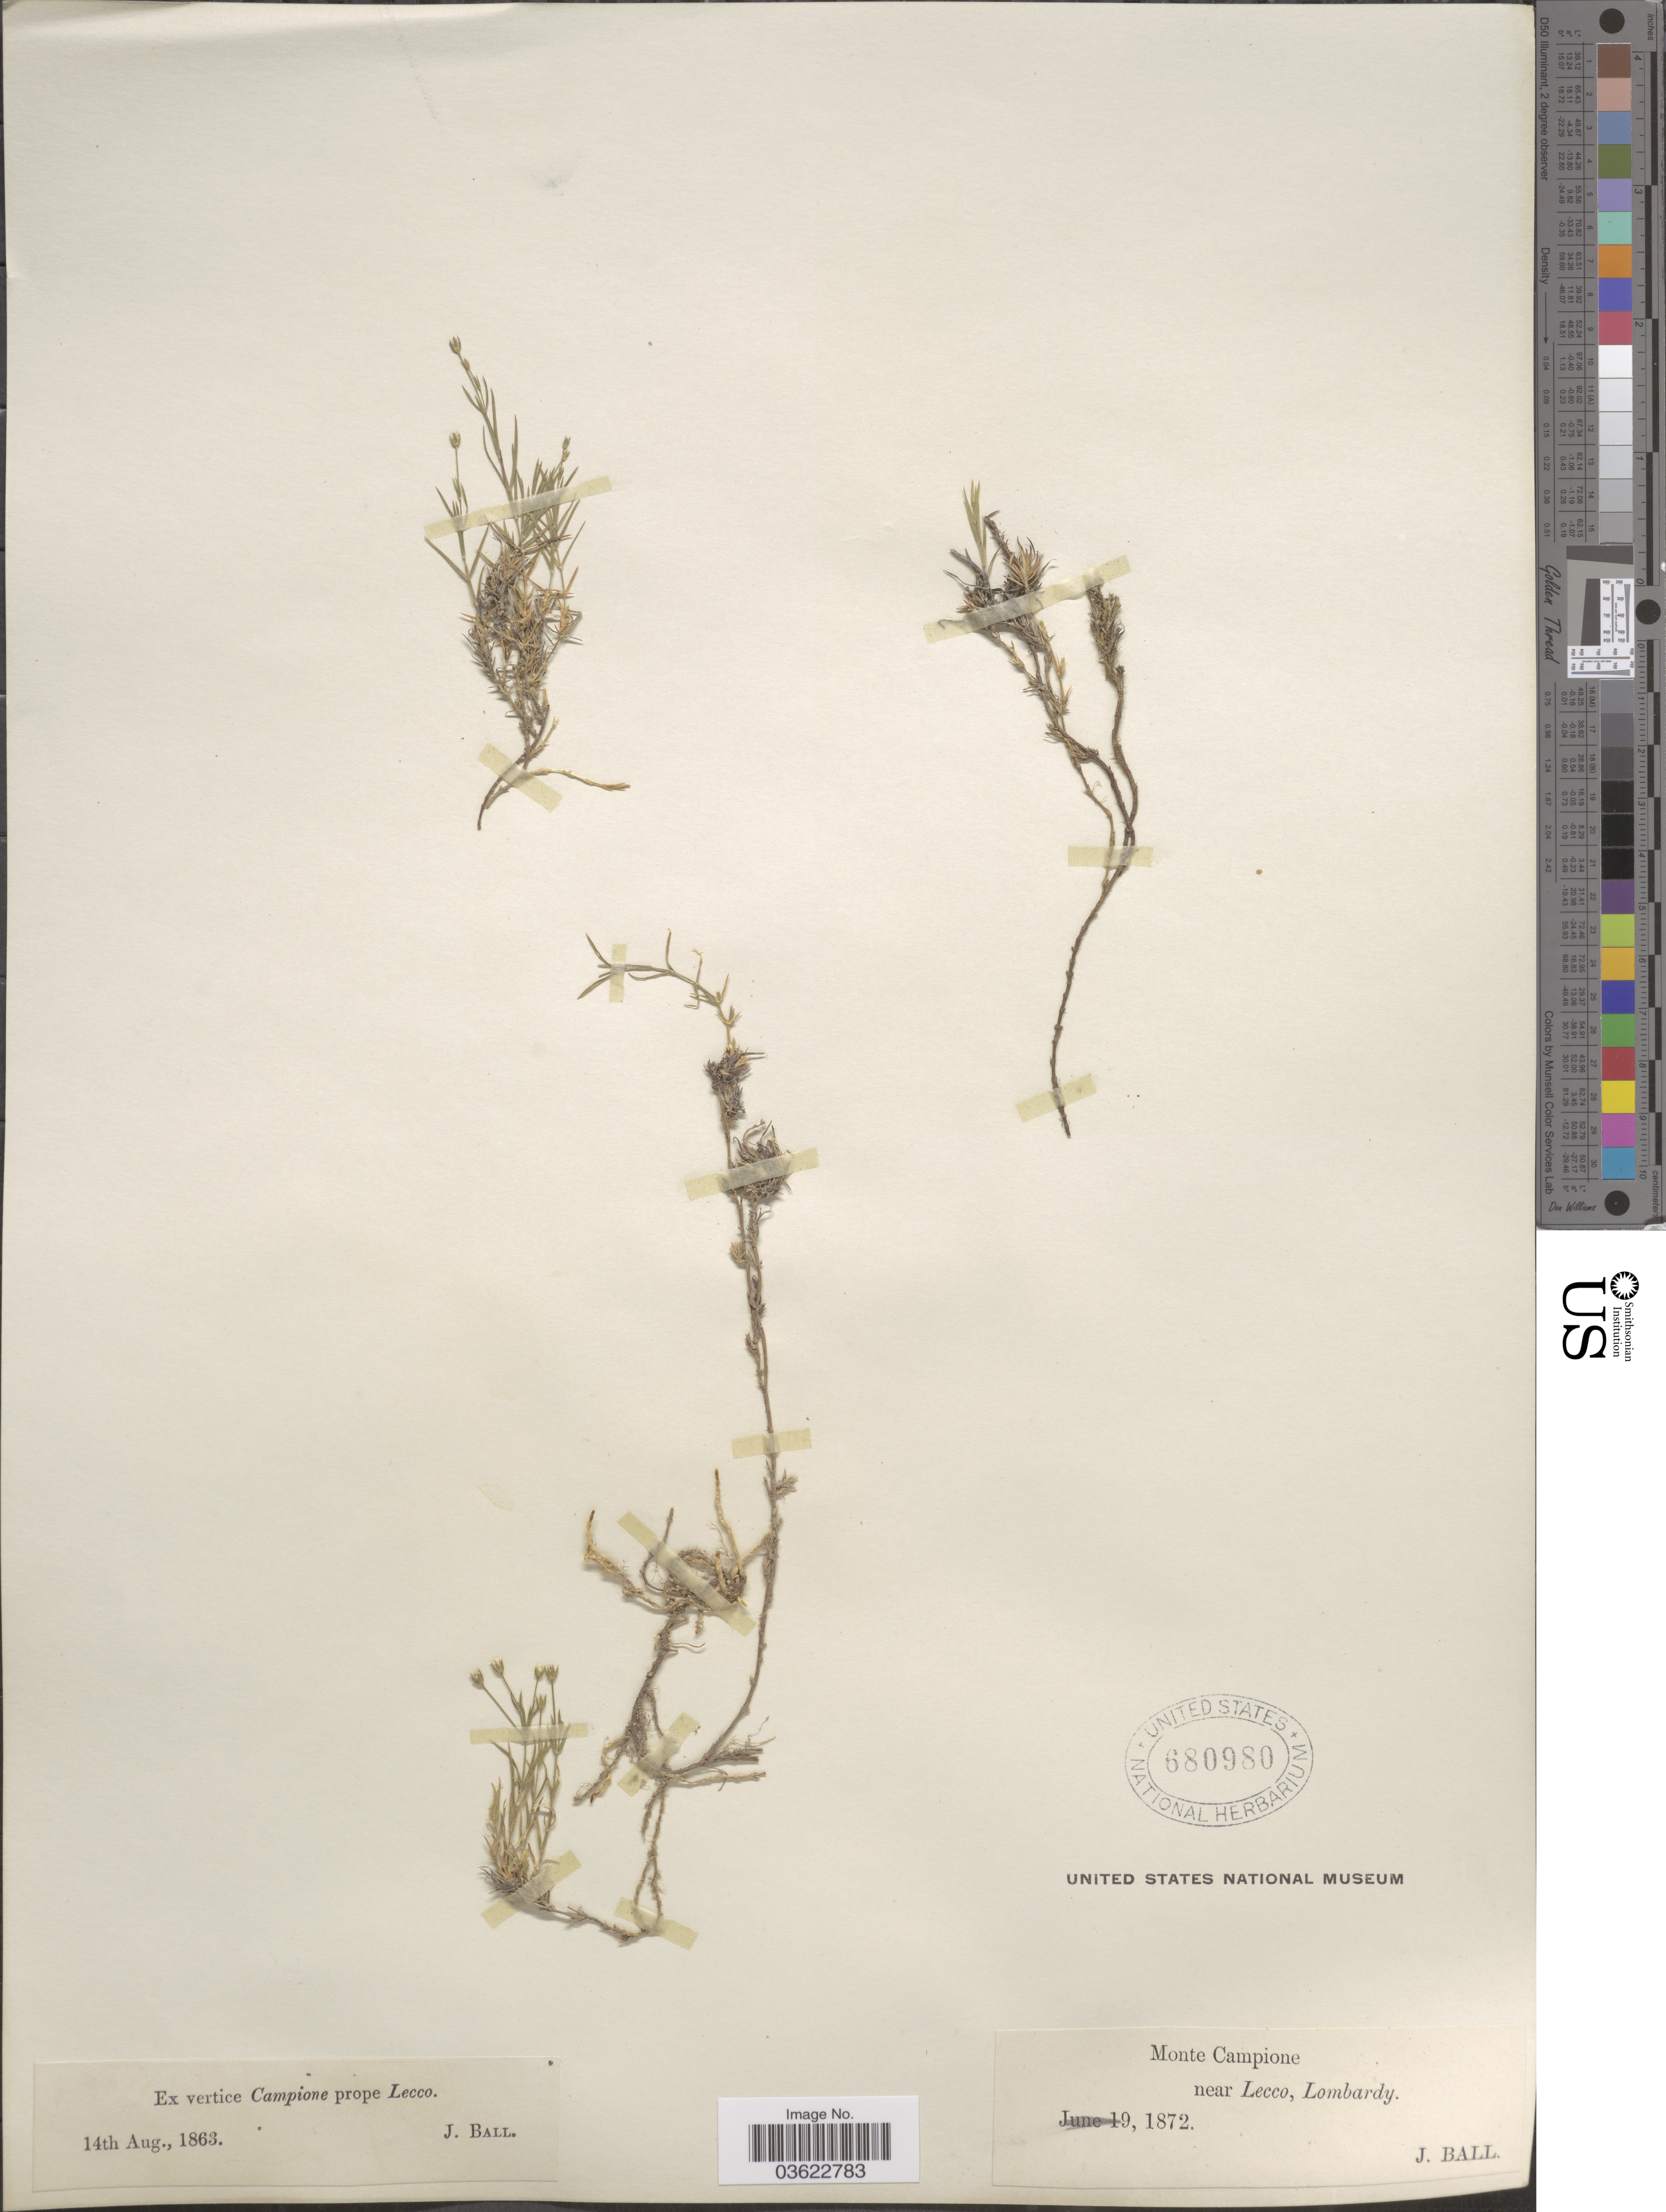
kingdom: Plantae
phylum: Tracheophyta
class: Magnoliopsida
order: Caryophyllales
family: Caryophyllaceae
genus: Arenaria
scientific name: Arenaria sp.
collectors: J. Ball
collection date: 1863-08-14/1872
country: Italy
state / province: Lombardy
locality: Ex vertice Campione prope Lecco. Monte Campione near Lecco.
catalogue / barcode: US 680980